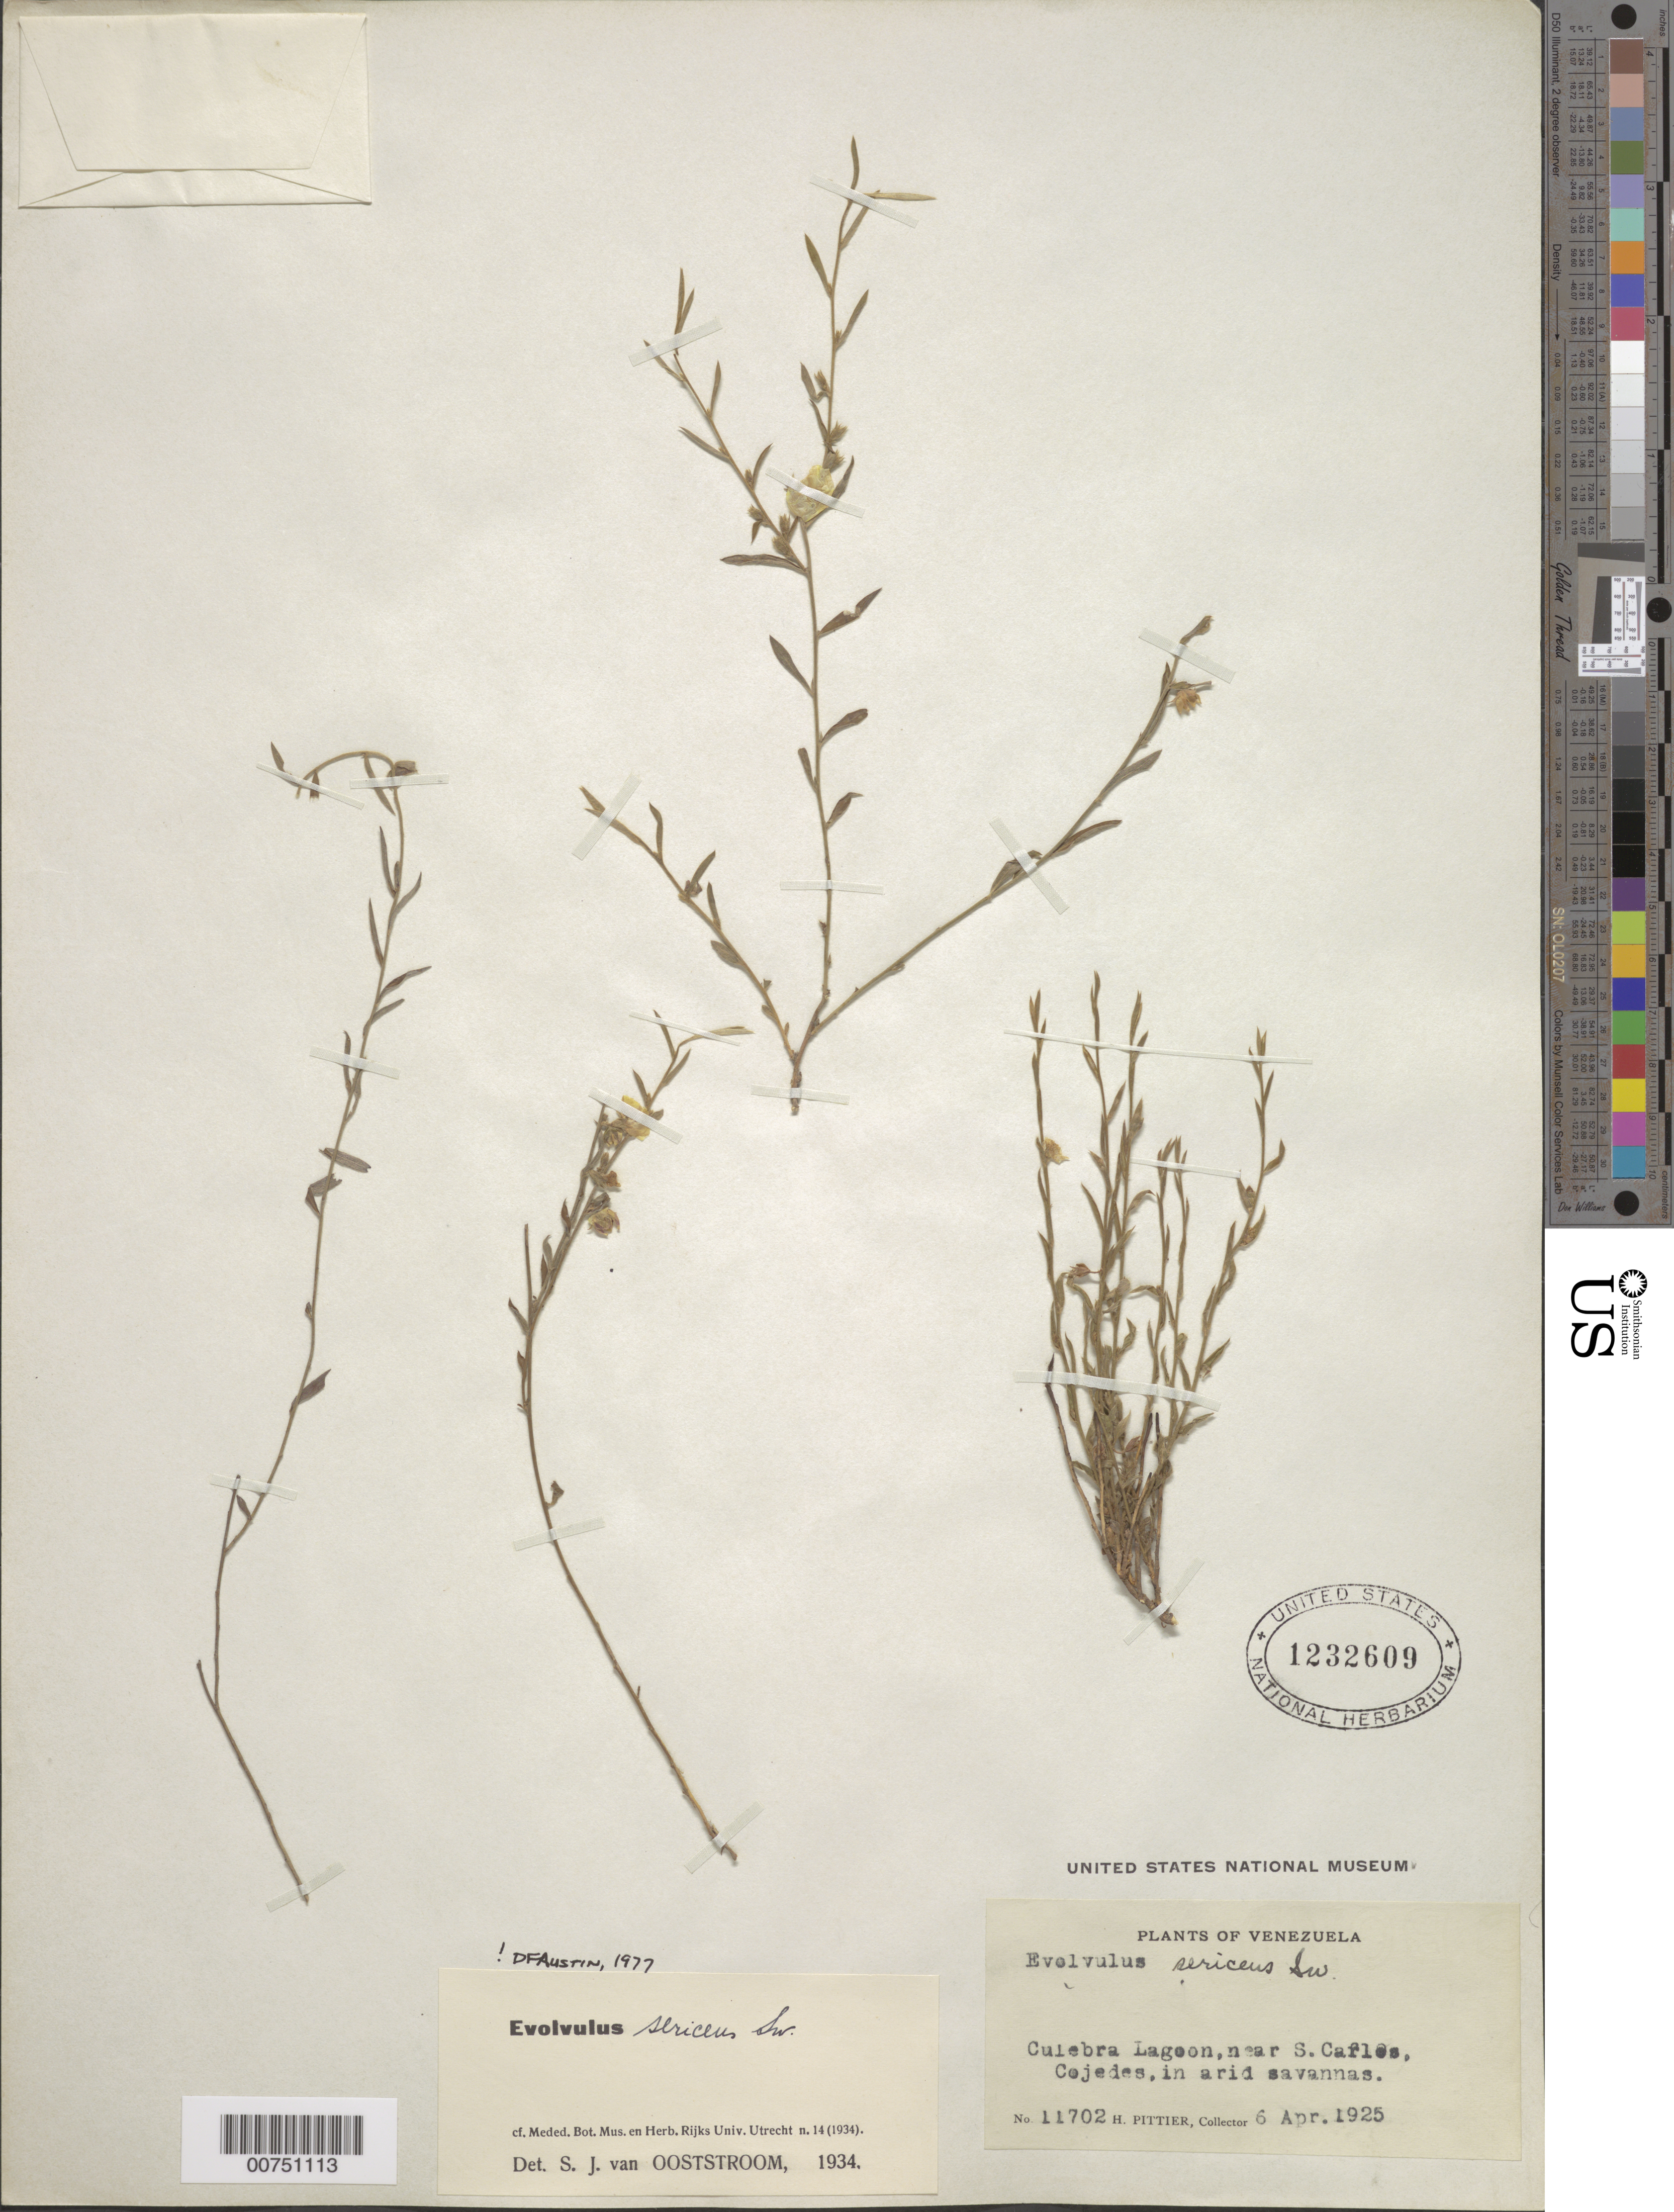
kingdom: Plantae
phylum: Tracheophyta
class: Magnoliopsida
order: Solanales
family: Convolvulaceae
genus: Evolvulus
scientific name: Evolvulus sericeus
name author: Sw.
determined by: Austin, D. F.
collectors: H. F. Pittier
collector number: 11702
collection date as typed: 6-Apr-25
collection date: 1925-04-06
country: Venezuela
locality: Culebra Lagoon, near S. Cafles, Cojedes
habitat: Arid savannas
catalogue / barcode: US 1232609